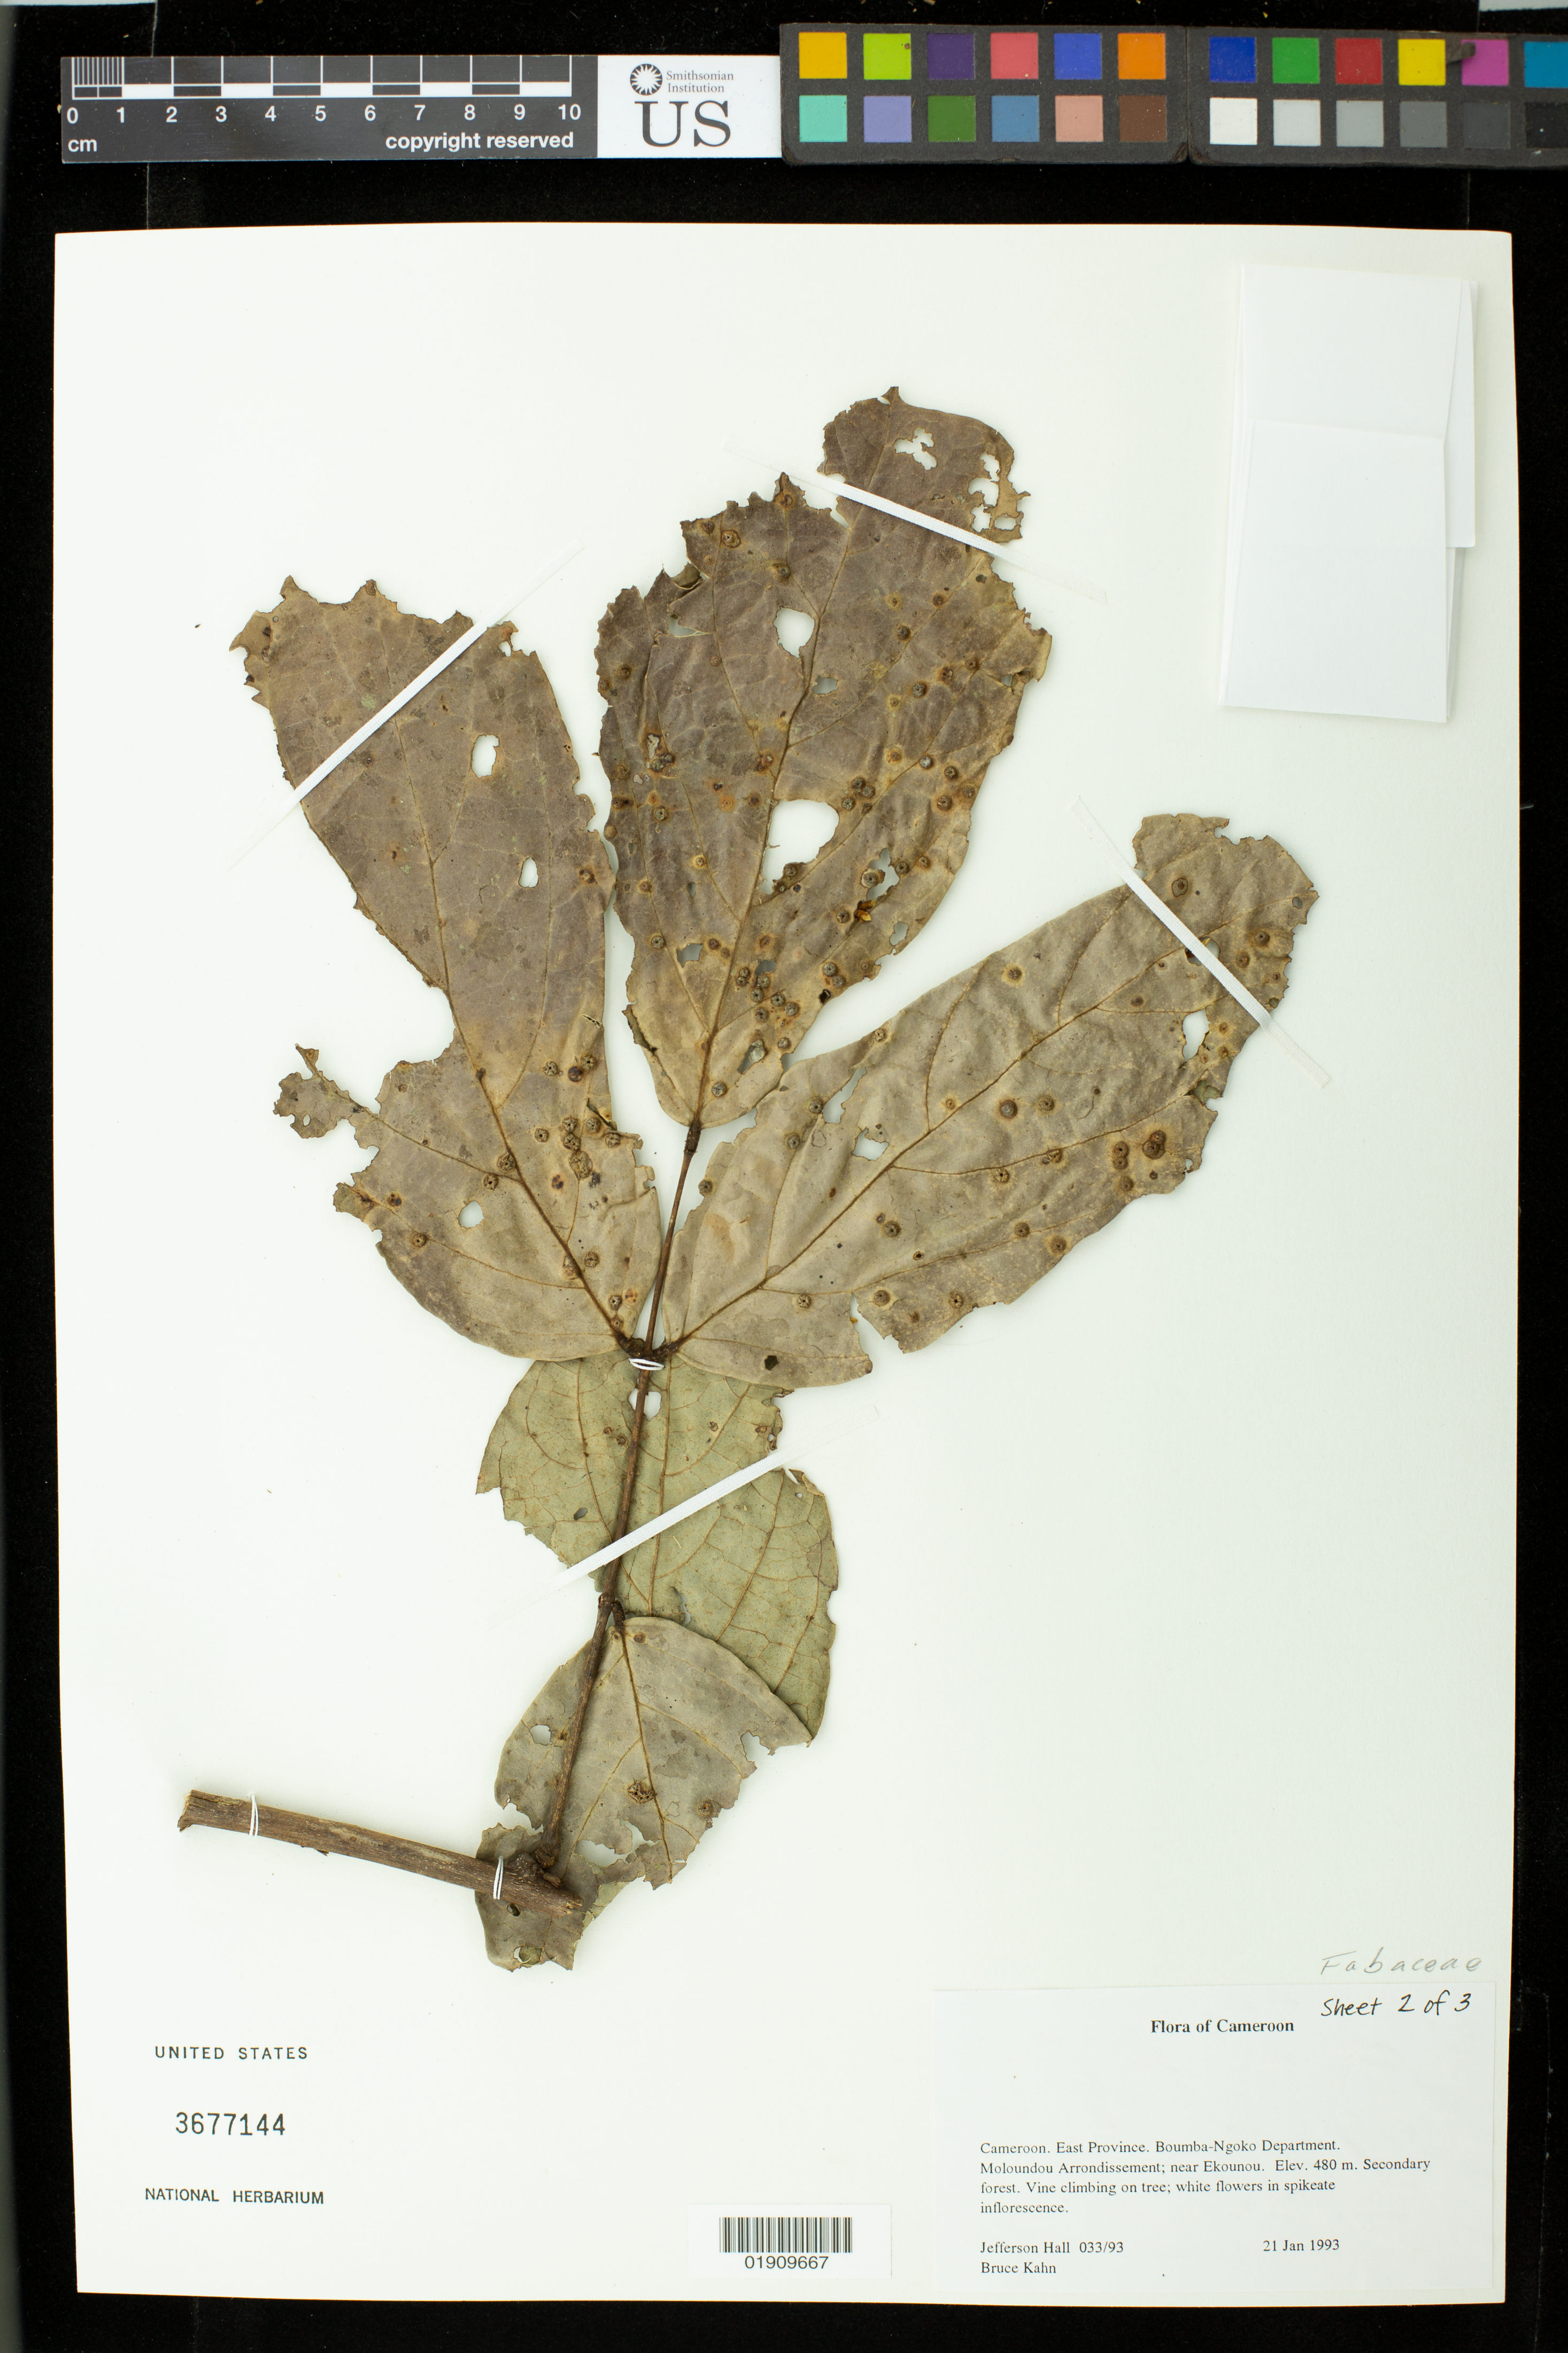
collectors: J. Hall & B. Kahn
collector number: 033/93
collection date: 1993-01-21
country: Cameroon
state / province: Est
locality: Boumba-Ngoko Department. Boumba-Ngoko Department. Moloundou Arroundissement; Ekounou,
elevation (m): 480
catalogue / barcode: US 3677144-2